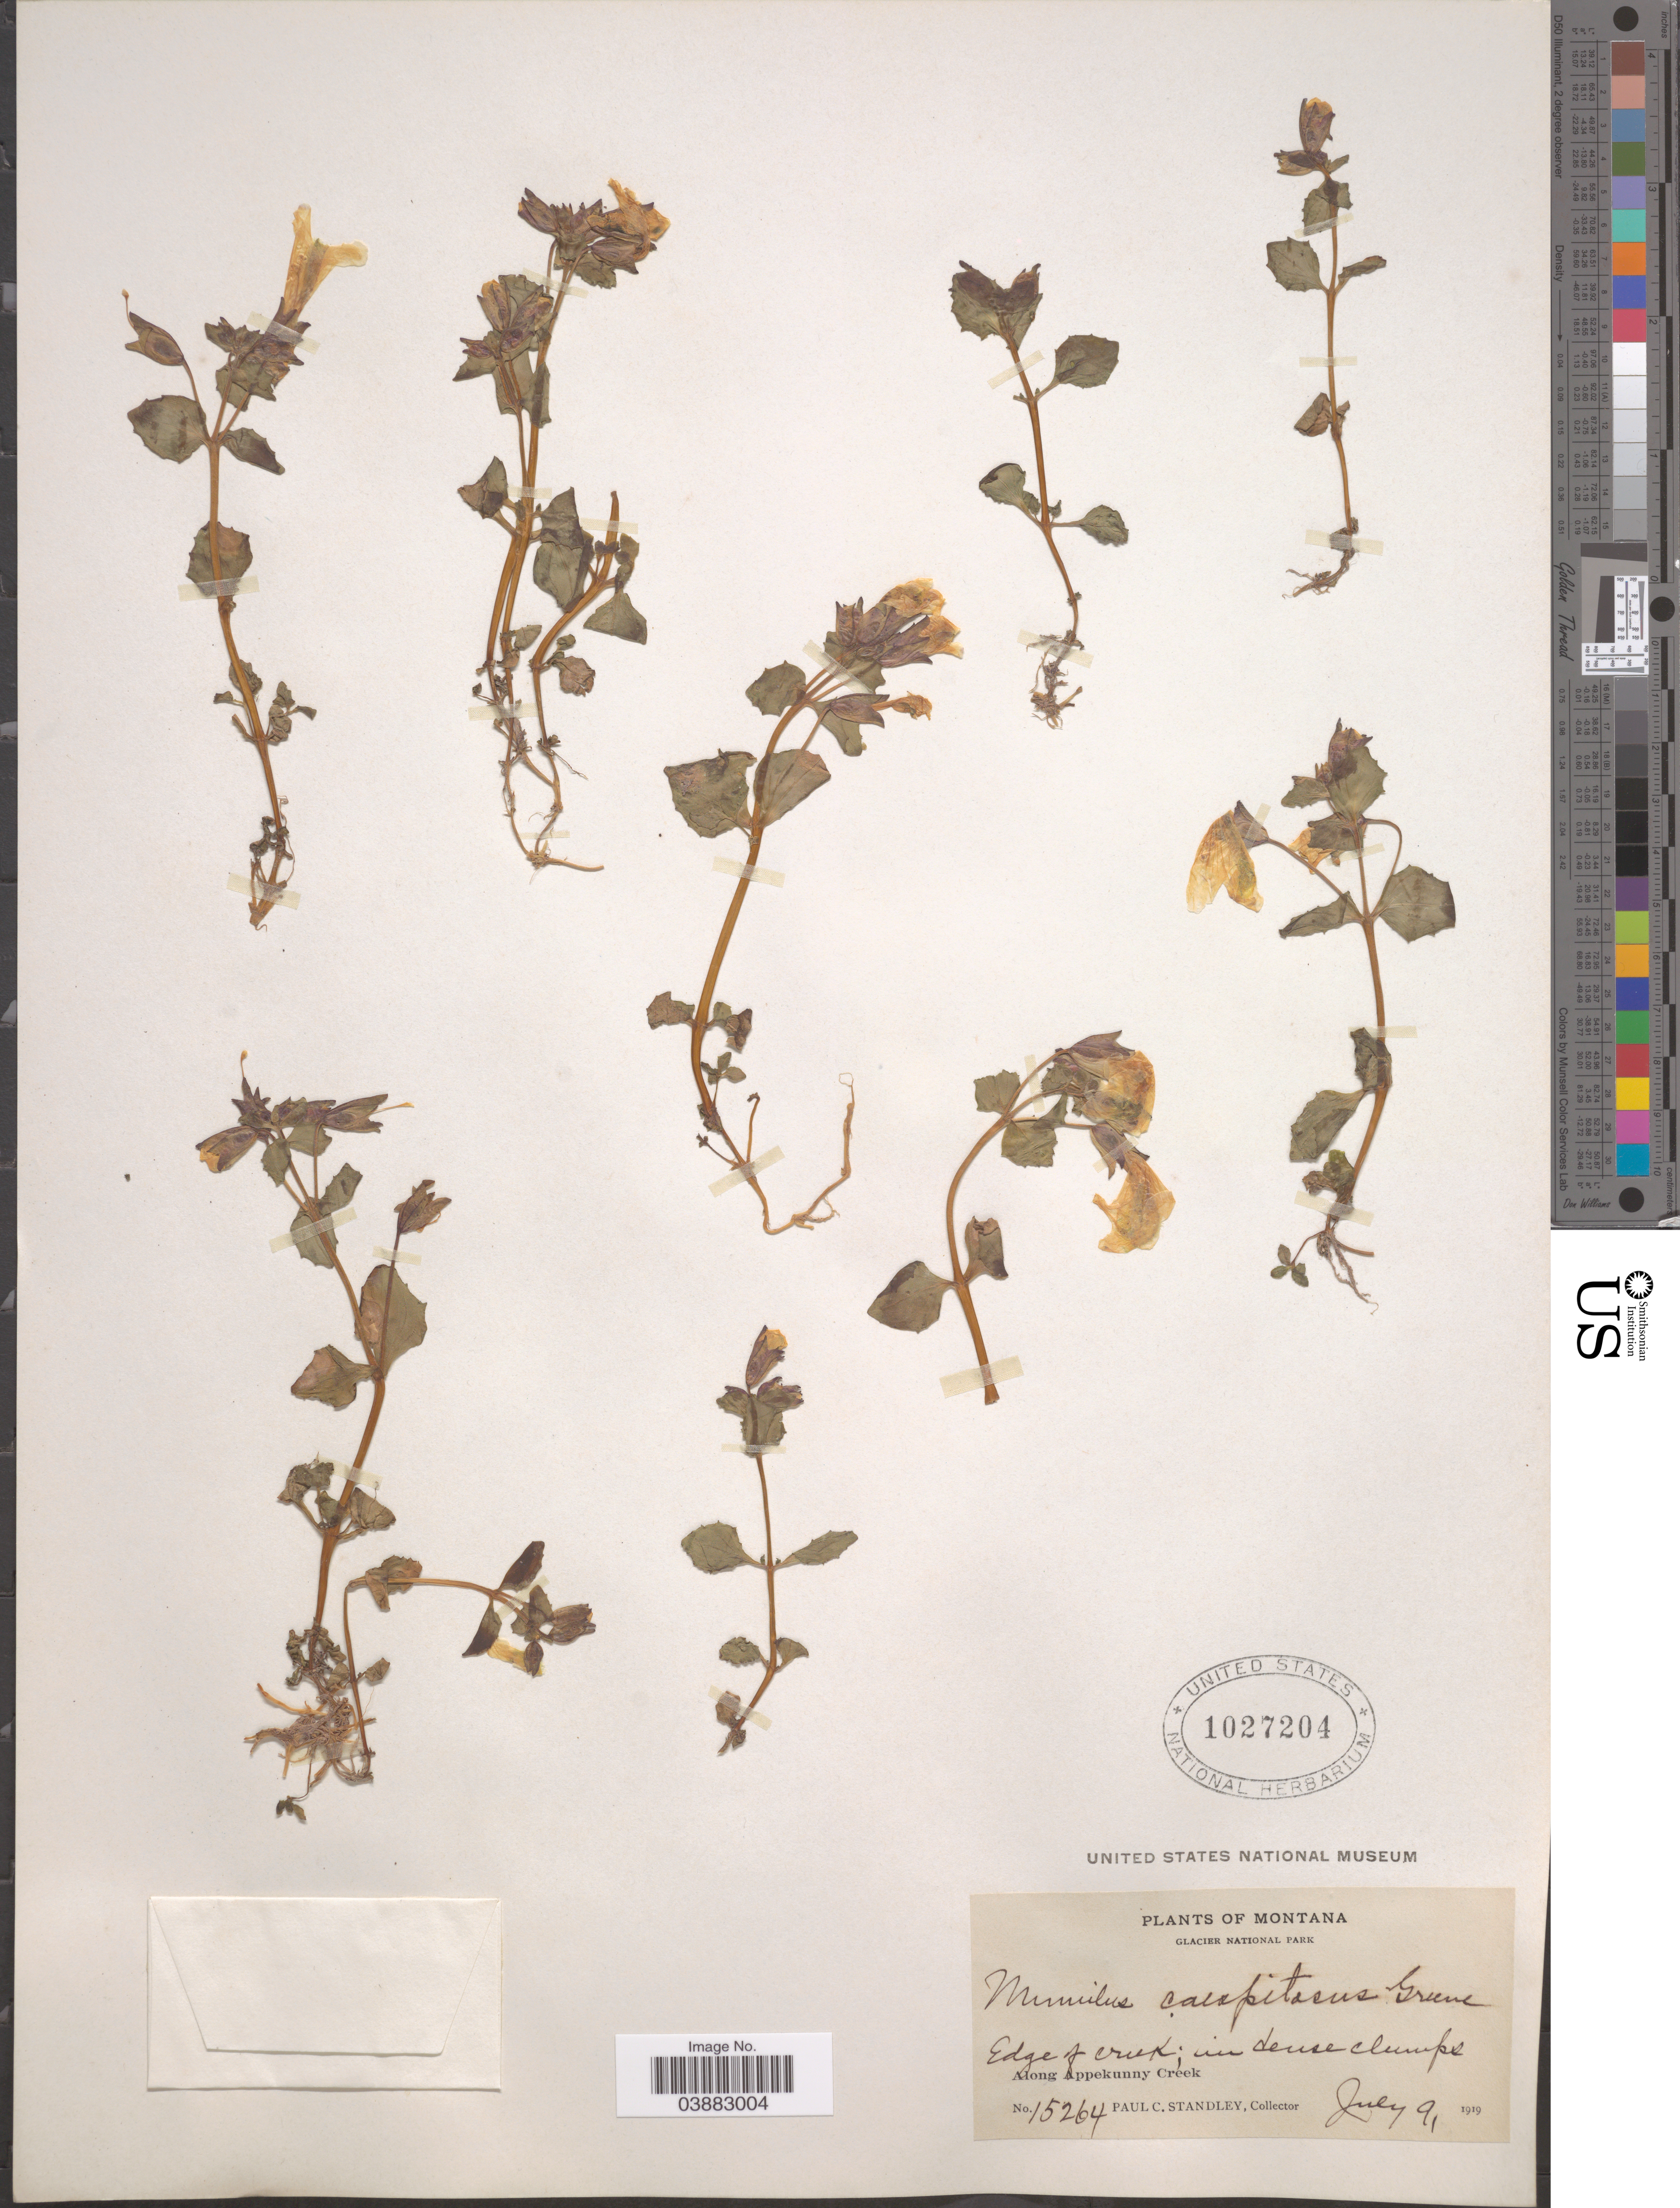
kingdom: Plantae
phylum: Tracheophyta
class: Magnoliopsida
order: Lamiales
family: Phrymaceae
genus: Mimulus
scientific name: Mimulus tilingii var. caespitosus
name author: (Greene) A.L. Grant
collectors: P. C. Standley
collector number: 15264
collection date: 1919-07-09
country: United States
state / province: Montana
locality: Glacier National Park. Along Appekunny Creek.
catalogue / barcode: US 1027204